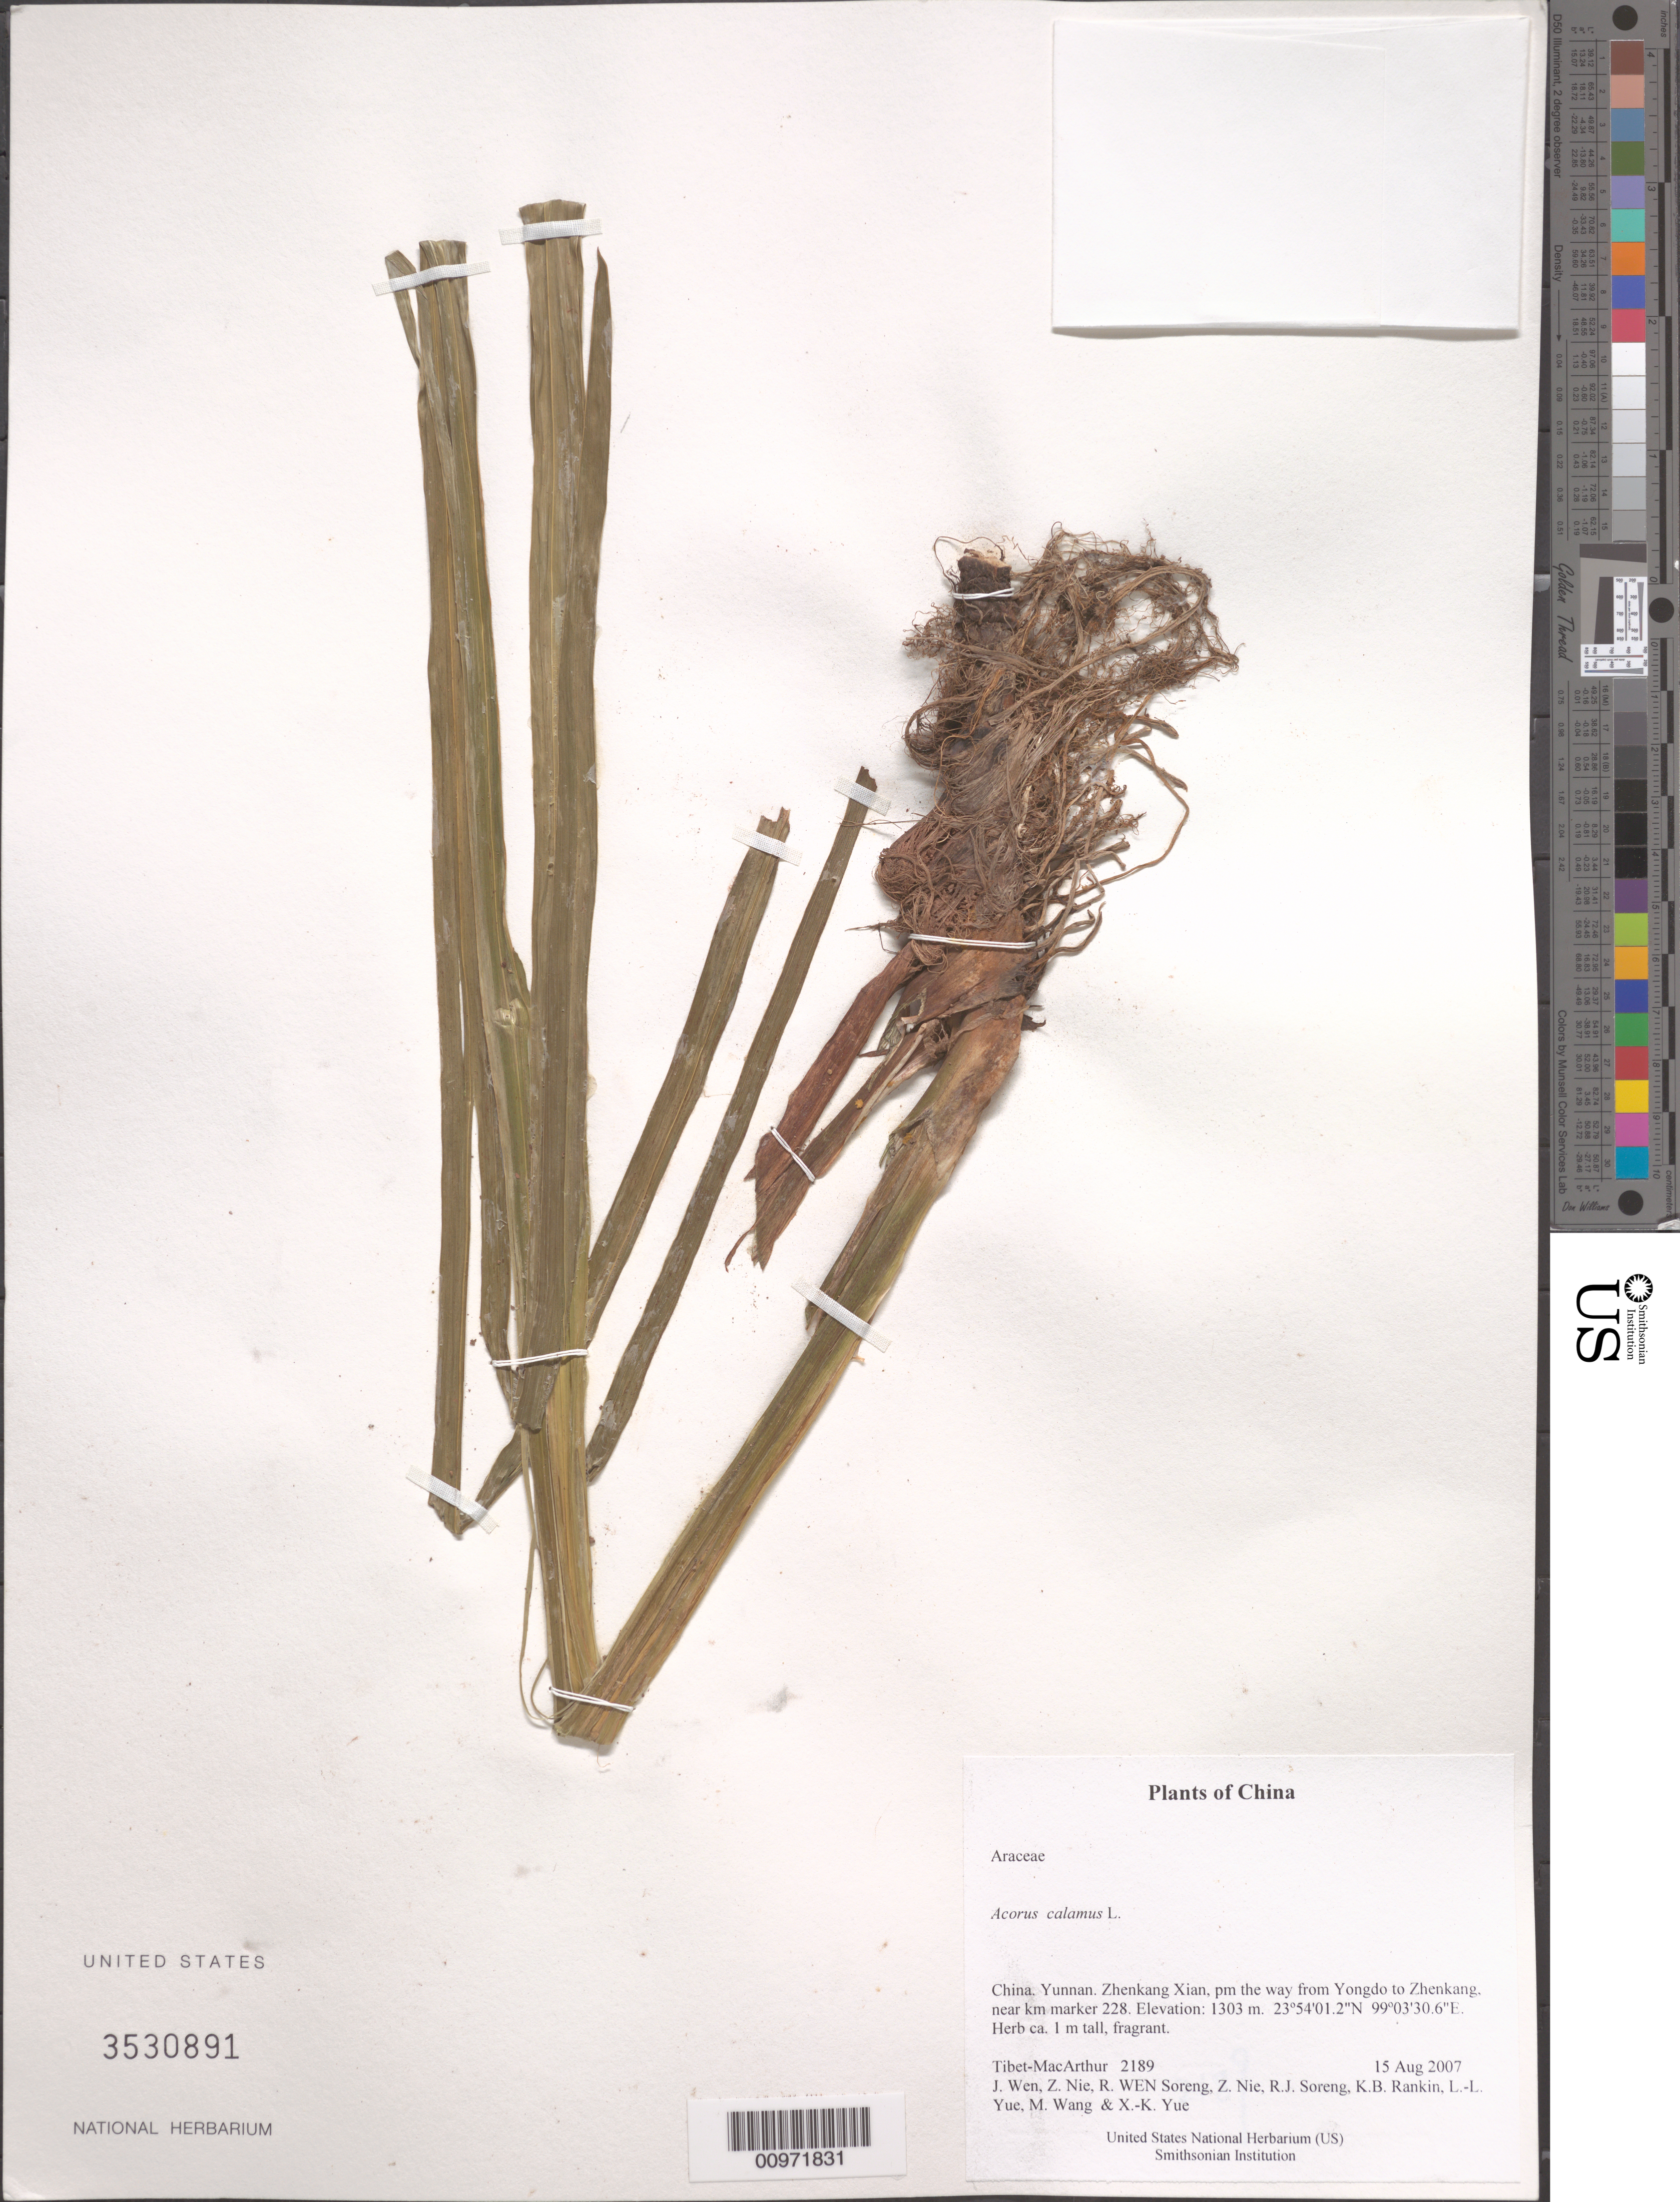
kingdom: Plantae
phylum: Tracheophyta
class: Liliopsida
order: Acorales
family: Acoraceae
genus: Acorus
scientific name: Acorus calamus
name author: L.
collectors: Tibet-MacArthur, J. Wen, Z. Nie, R. J. Soreng, K. Rankin, L. Yue, M. Wang & X. Yue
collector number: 2189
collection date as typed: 15 Aug 2007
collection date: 2007-08-15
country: China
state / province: Yunnan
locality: Zhenkang Xian, pm the way from Yongdo to Zhenkang, near km marker 228.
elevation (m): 1303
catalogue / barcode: US 3530891